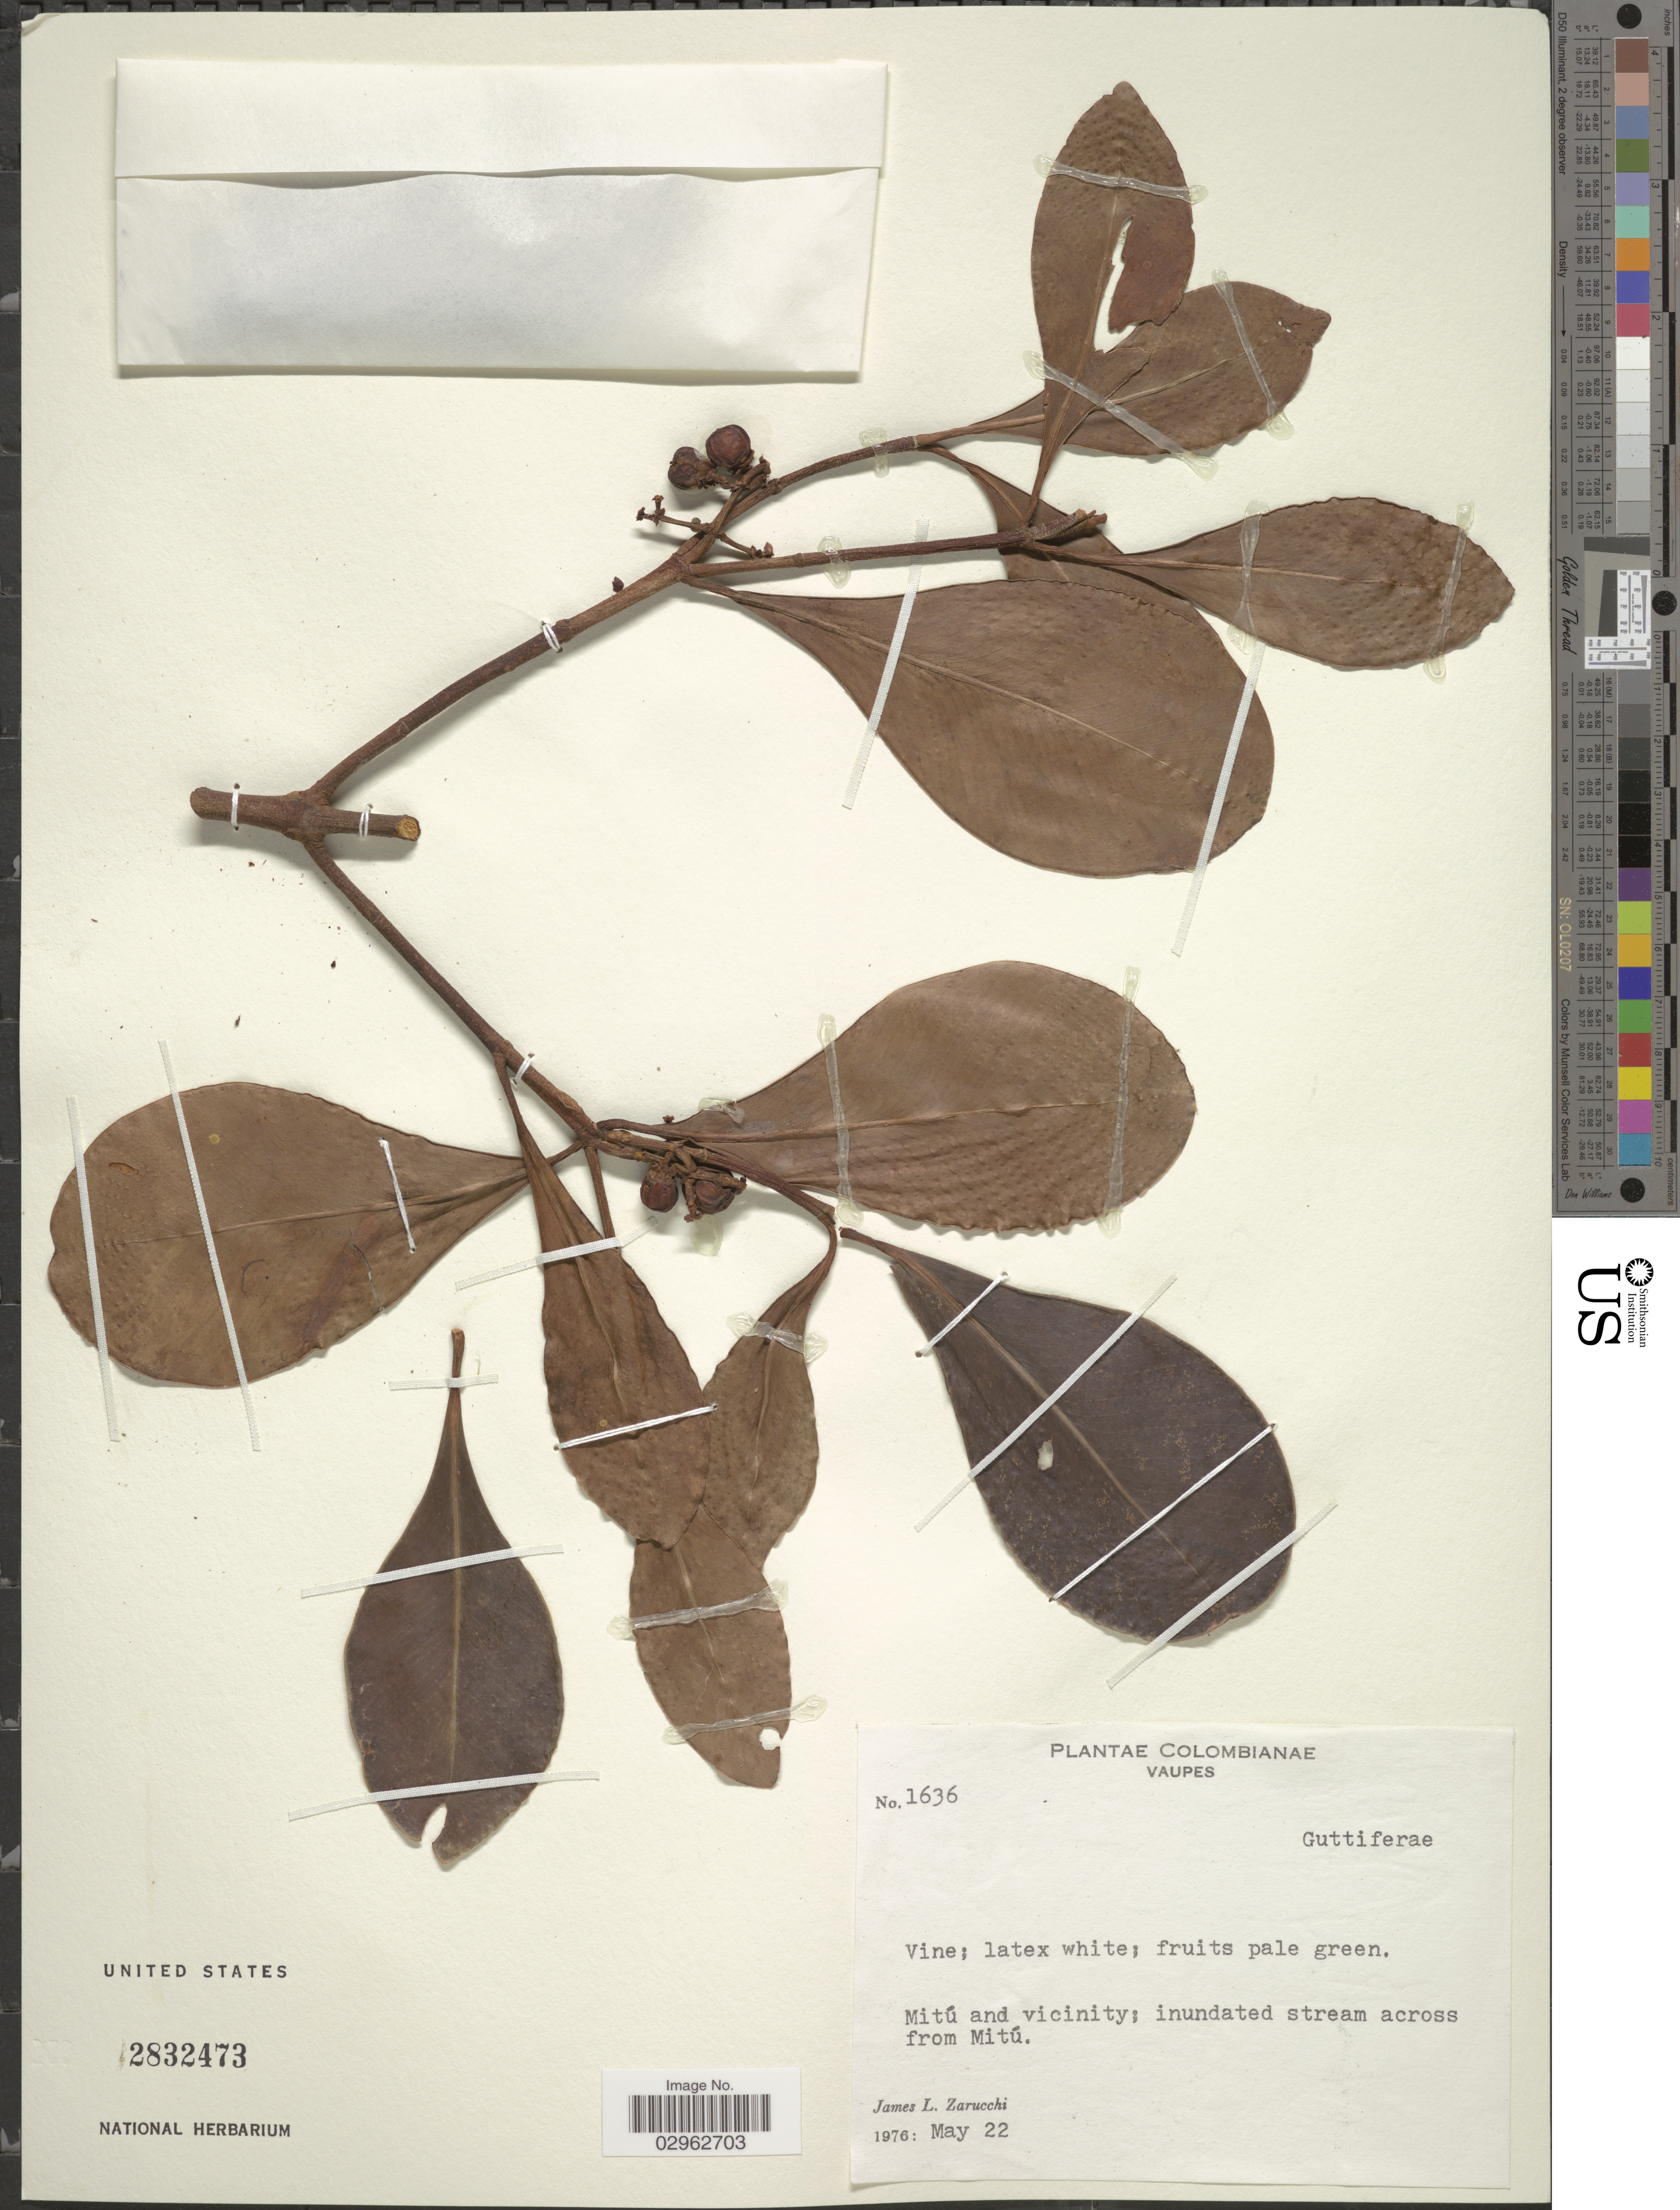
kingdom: Plantae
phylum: Tracheophyta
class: Magnoliopsida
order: Malpighiales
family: Clusiaceae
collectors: J. L. Zarucchi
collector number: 1636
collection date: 1976-05-22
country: Colombia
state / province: Vaupés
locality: Mitú and vicinity; inundated stream across from Mitú.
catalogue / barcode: US 2832473